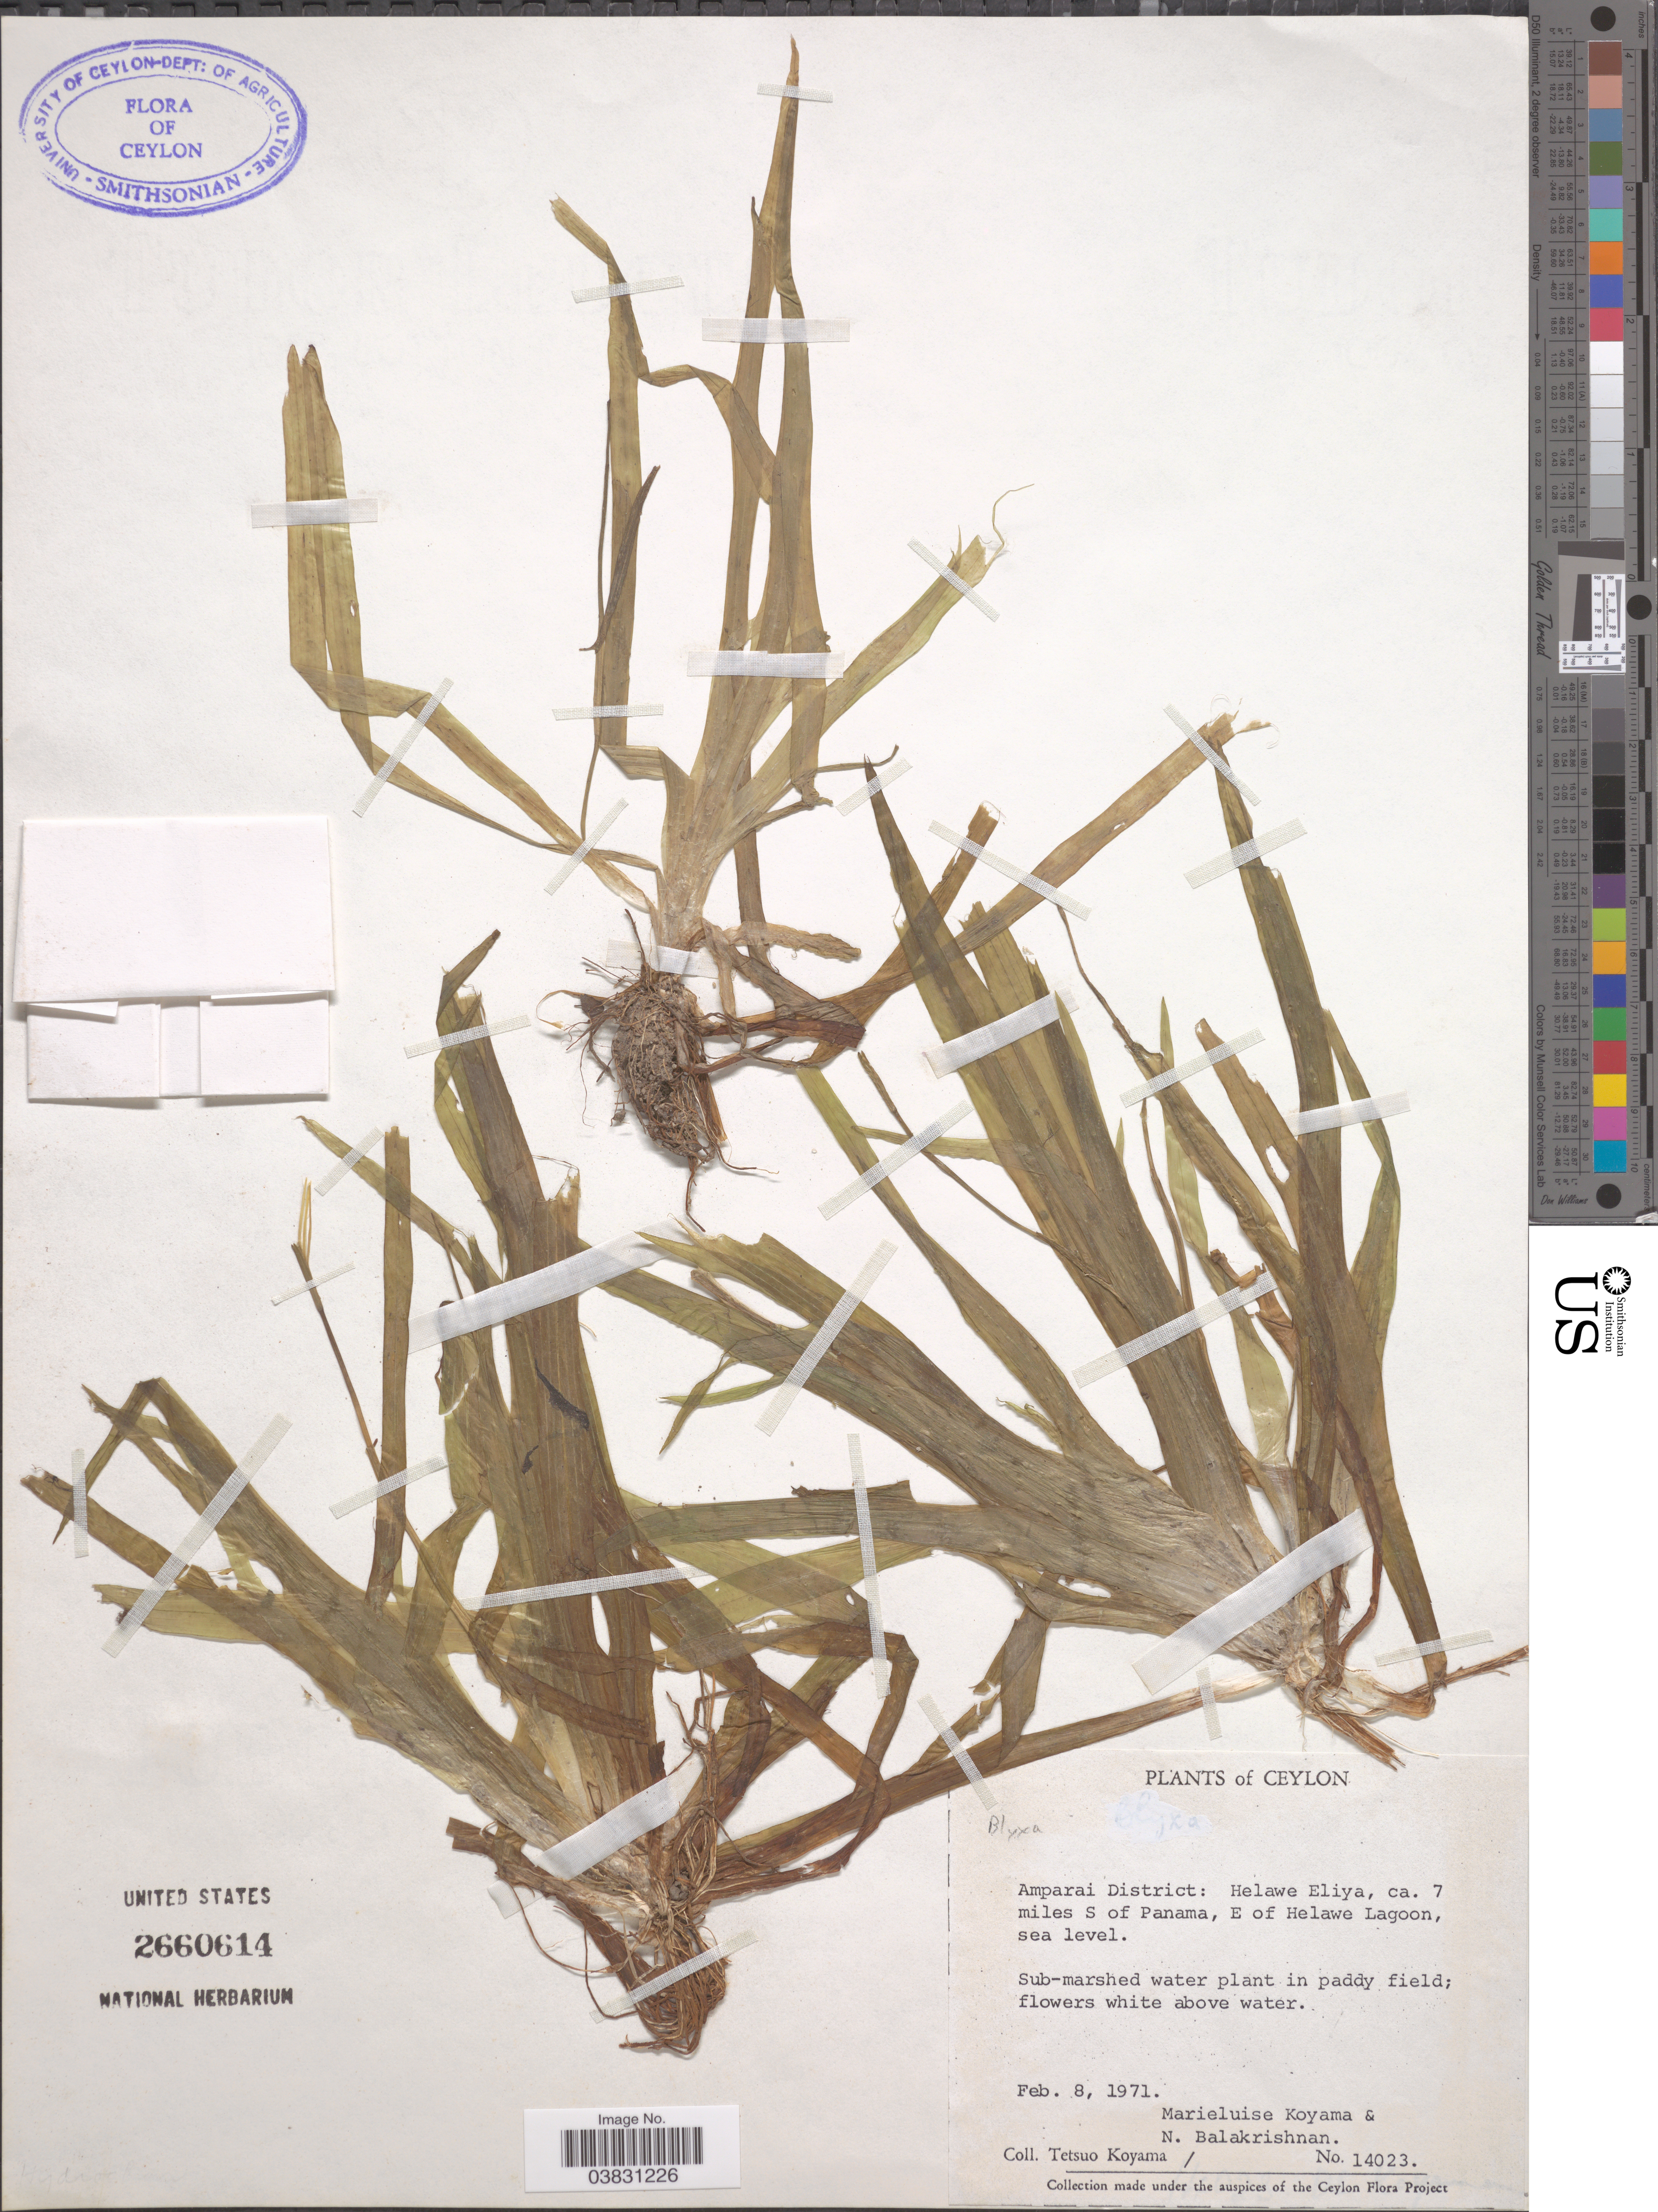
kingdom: Plantae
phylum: Tracheophyta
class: Liliopsida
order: Alismatales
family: Hydrocharitaceae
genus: Blyxa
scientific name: Blyxa sp.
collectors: T. Koyama, M. Koyama & N. Balakrishnan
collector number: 14023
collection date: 1971-02-08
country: Sri Lanka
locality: Ceylon. Amparai District: Helawe Eliya, ca. 7 miles S of Panama, E of Helawe Lagoon.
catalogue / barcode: US 2660614